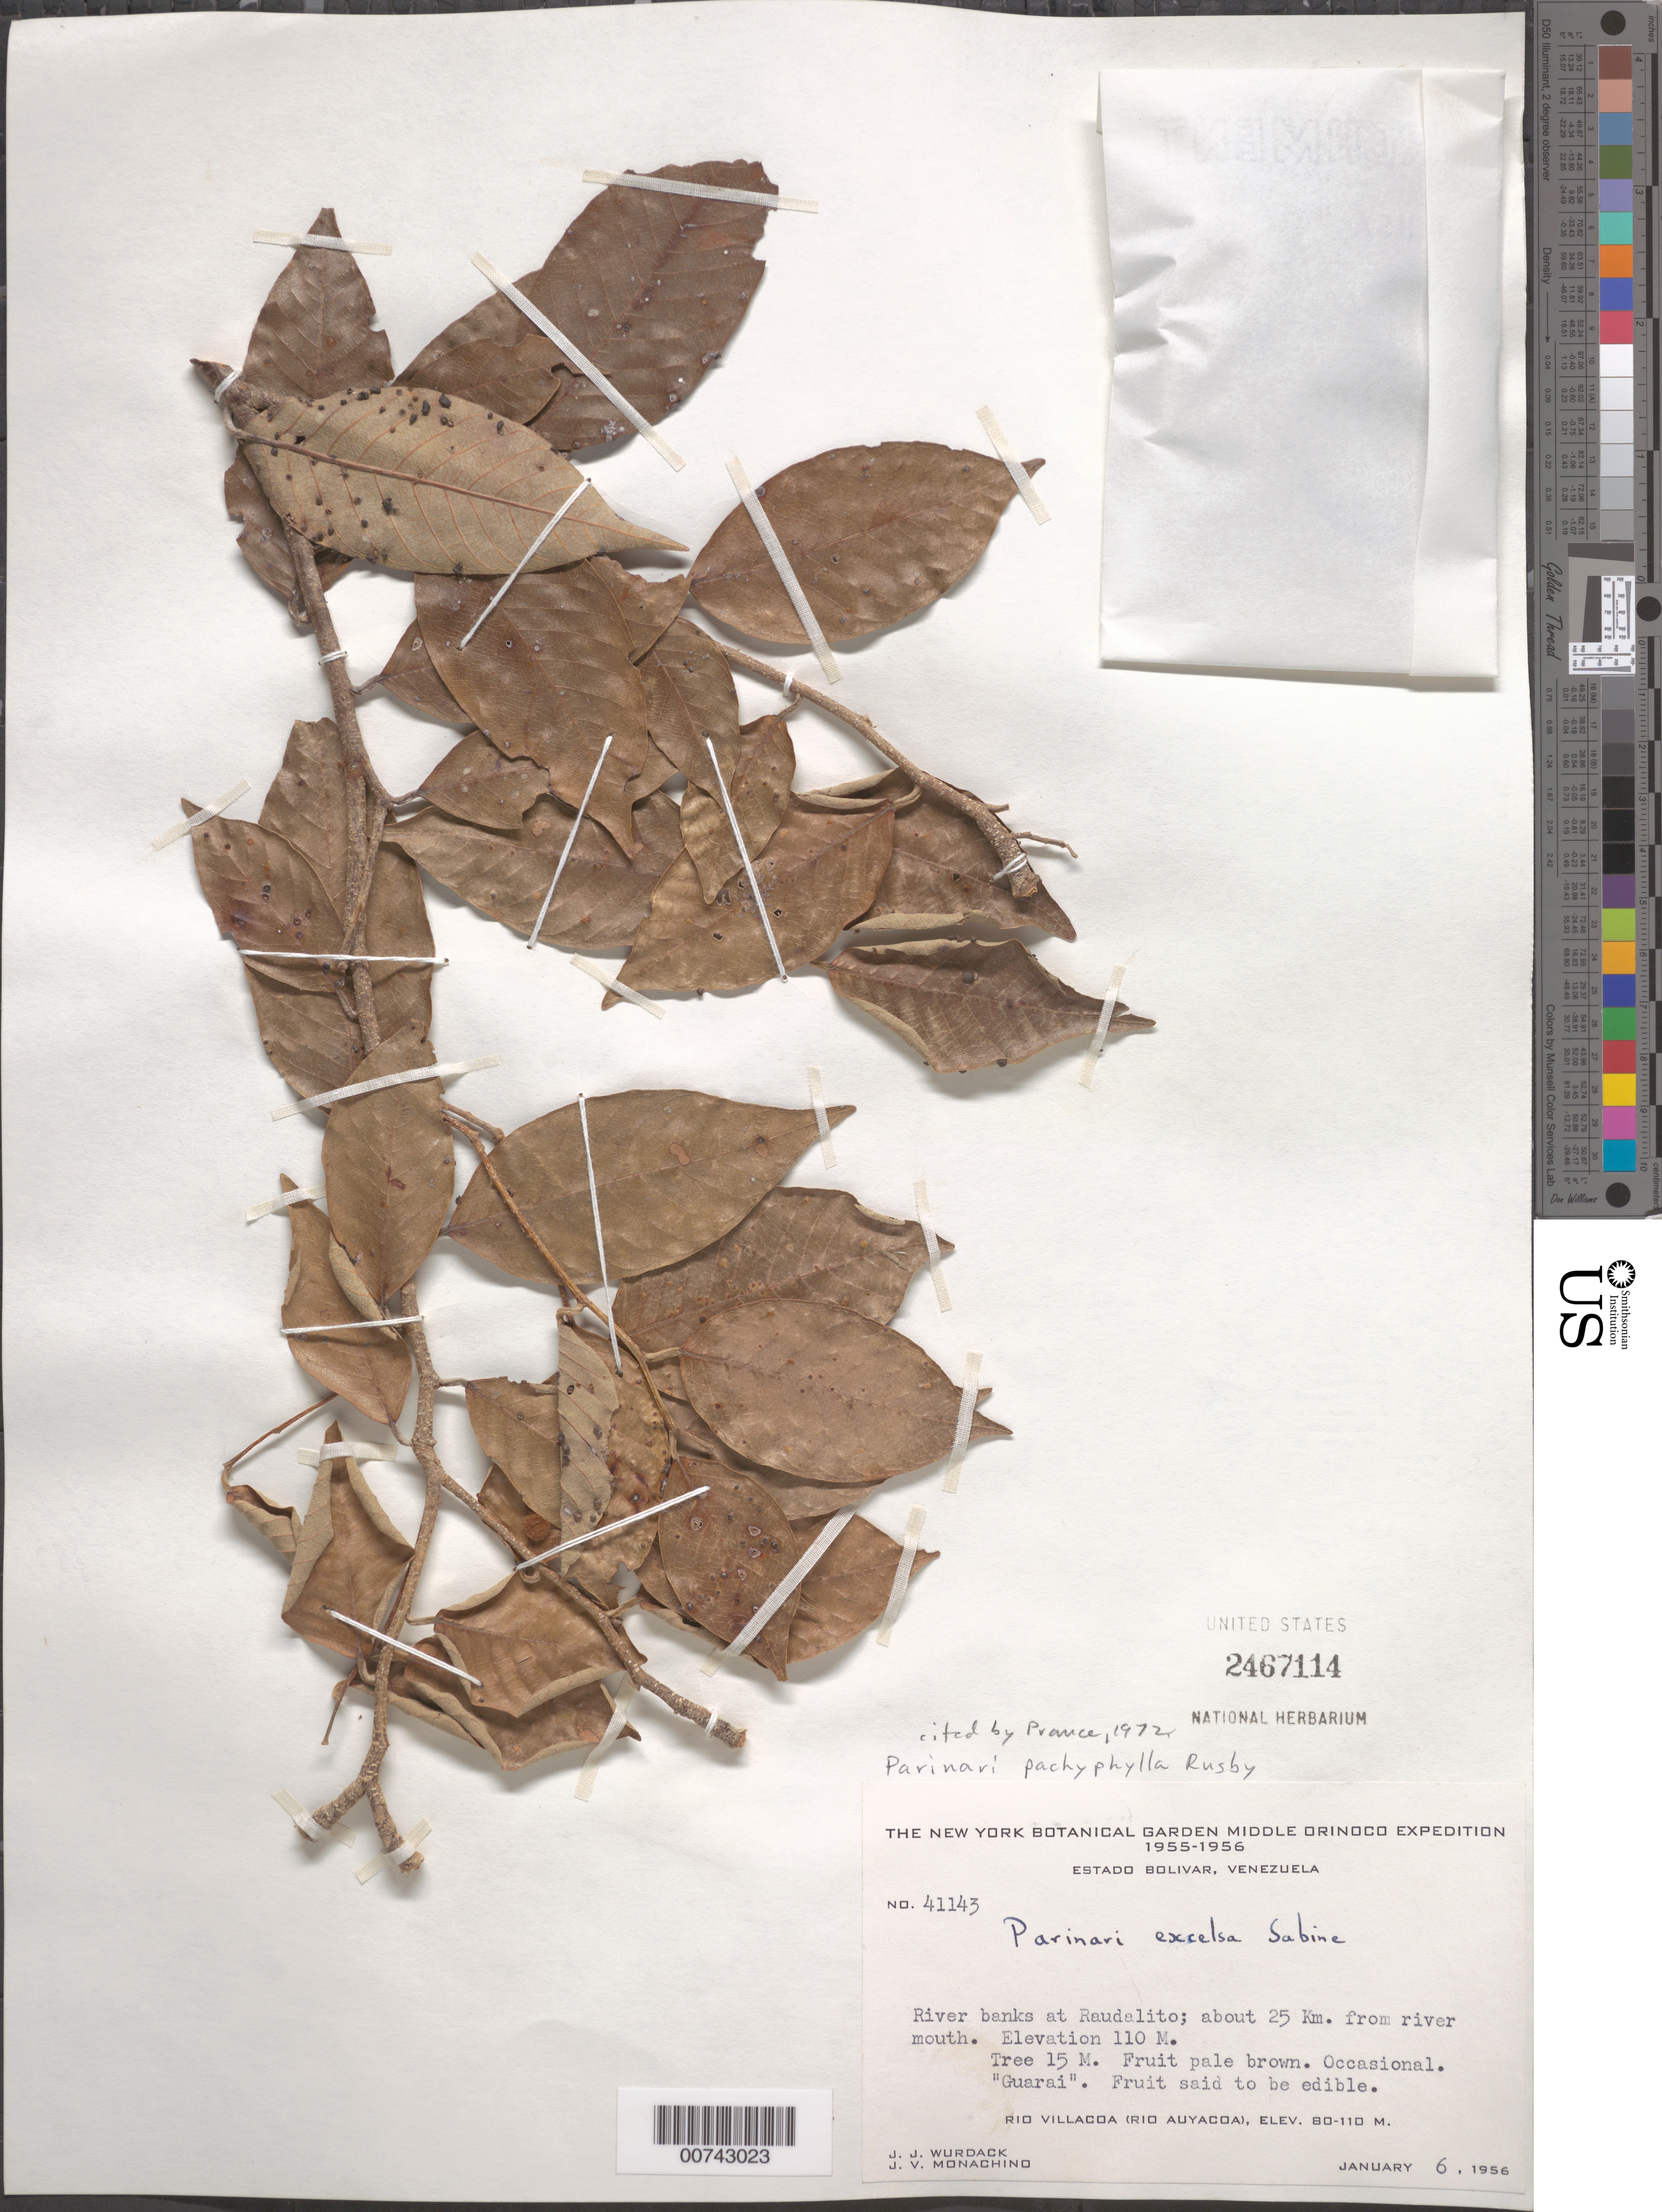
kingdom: Plantae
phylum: Tracheophyta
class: Magnoliopsida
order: Malpighiales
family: Chrysobalanaceae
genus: Parinari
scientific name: Parinari pachyphylla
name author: Rusby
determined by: Prance, G. T.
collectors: J. J. Wurdack & J. V. Monachino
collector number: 41143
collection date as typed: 6-Jan-56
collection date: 1956-01-06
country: Venezuela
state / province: Bolívar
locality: Río Villacoa (Río Auyacoa), at Raudalito, about 25 km from river mouth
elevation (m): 80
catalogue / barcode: US 2467114